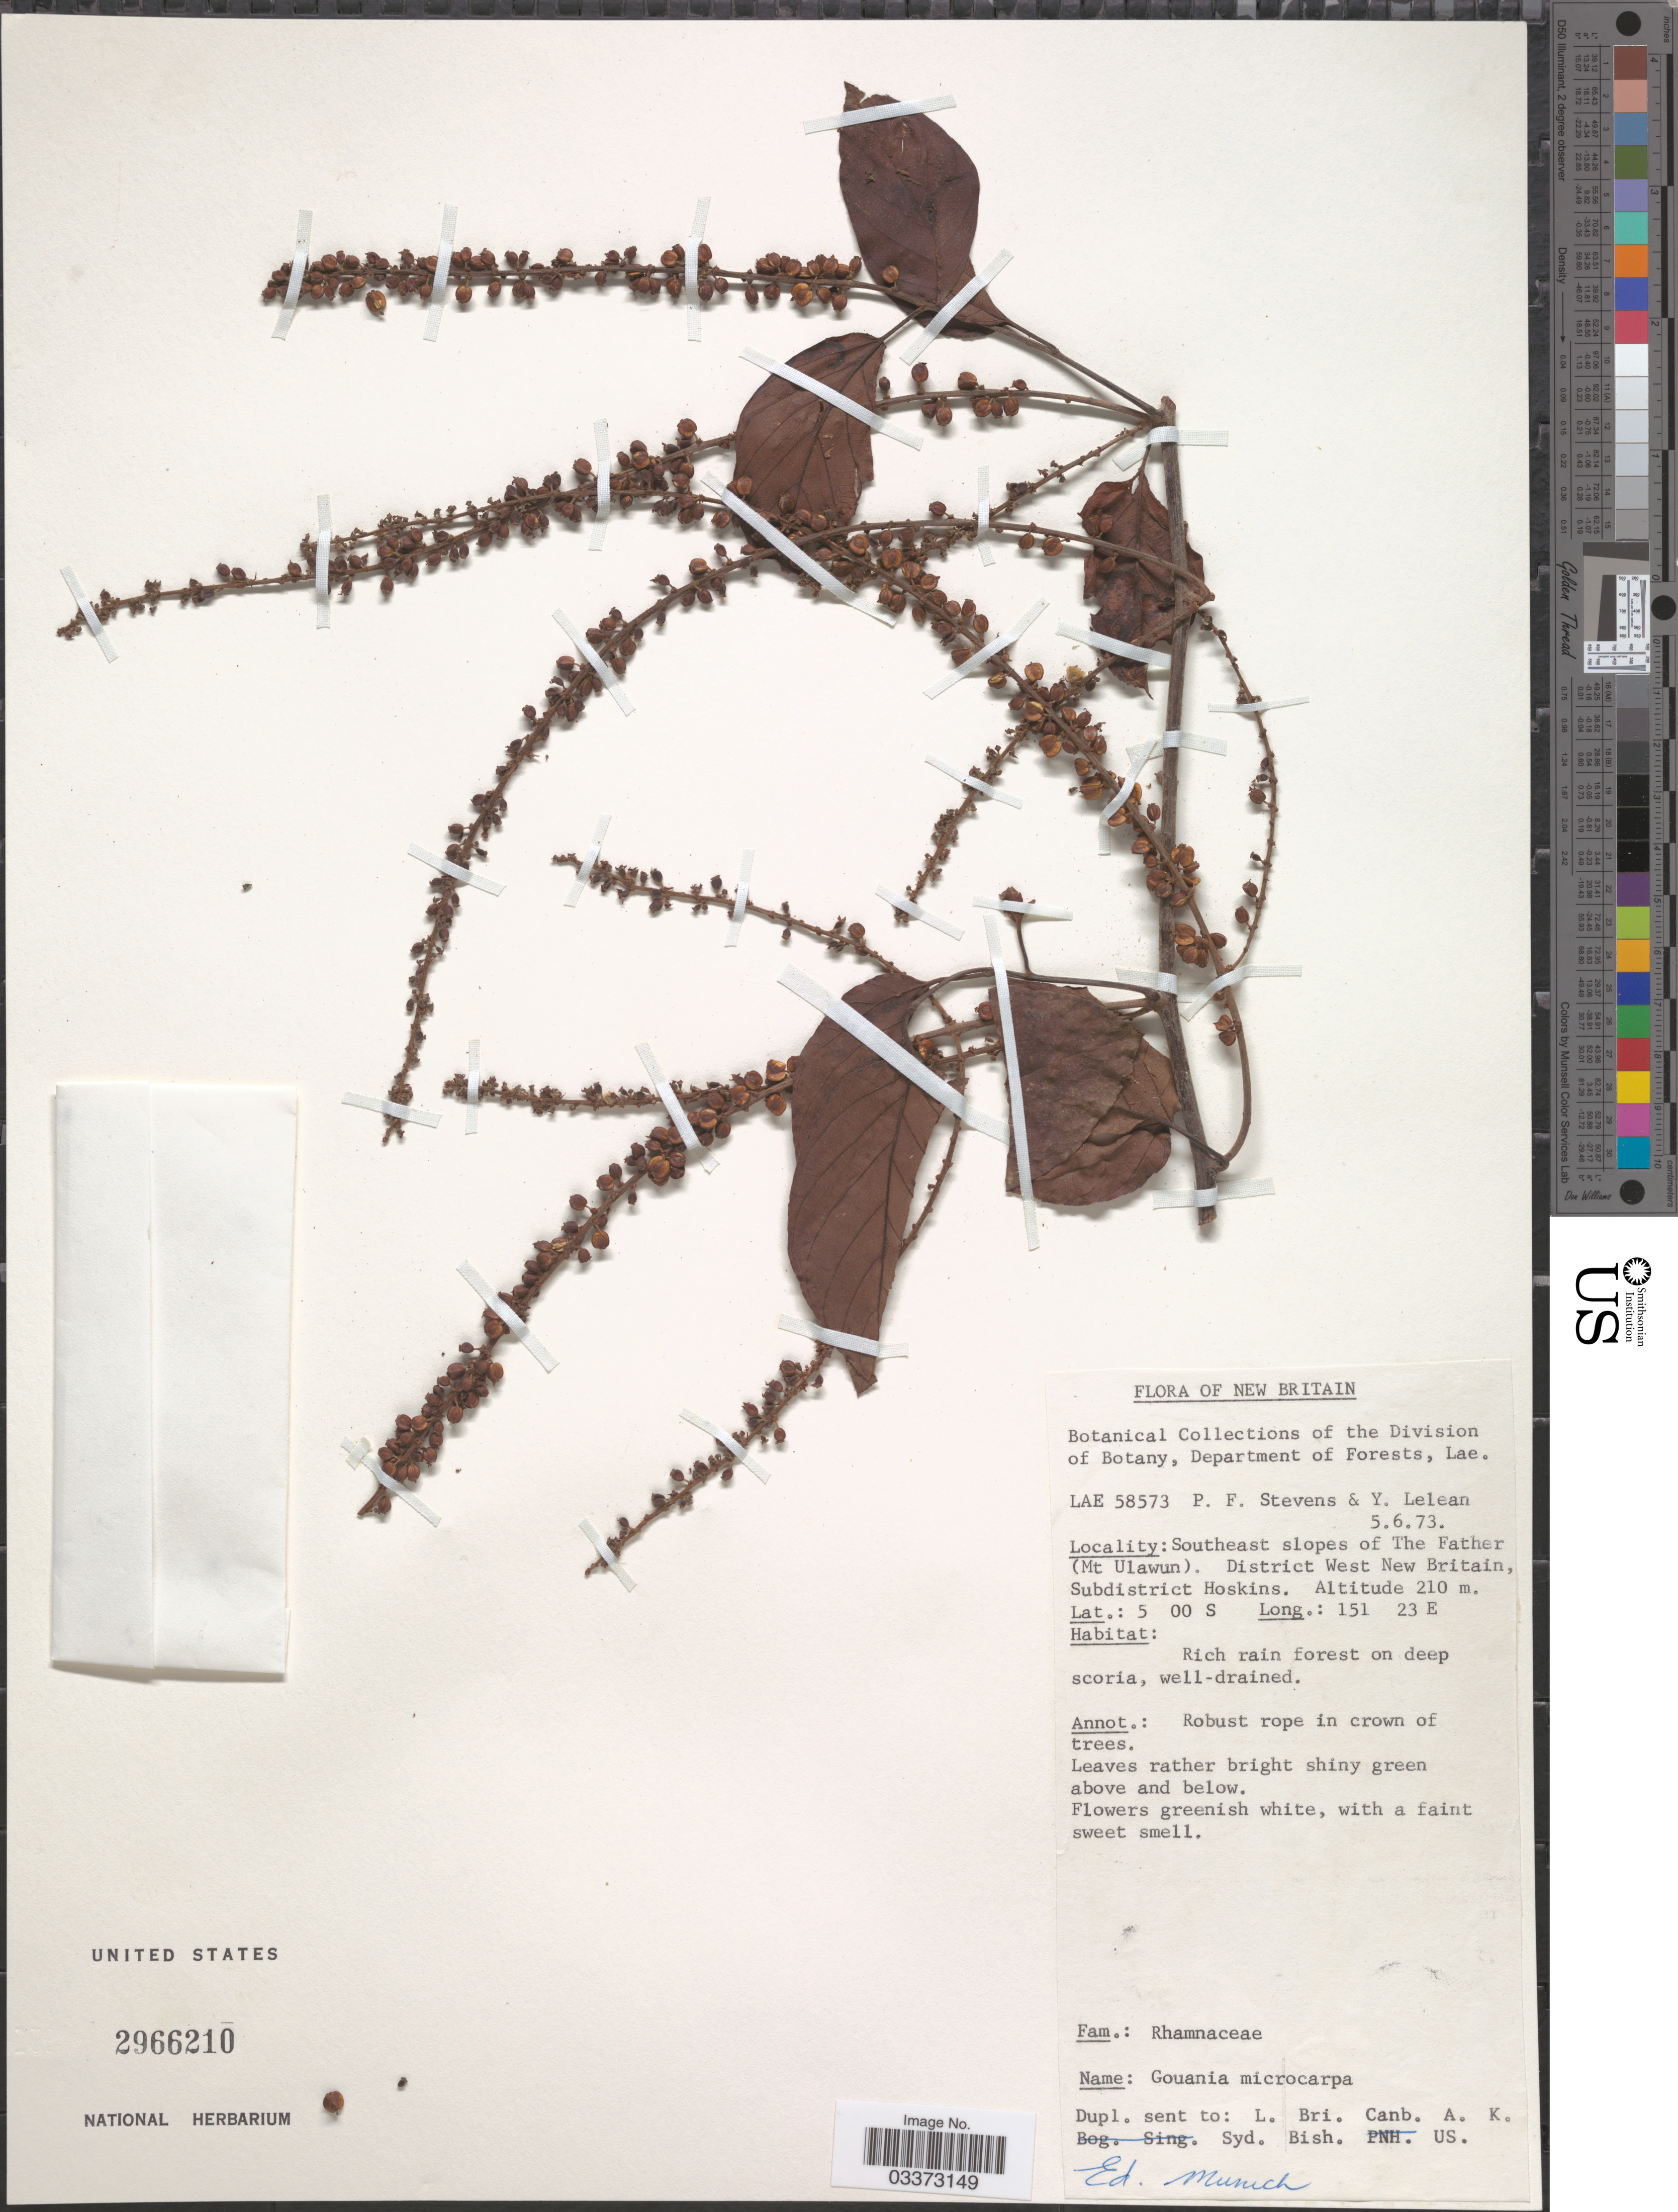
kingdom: Plantae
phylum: Tracheophyta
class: Magnoliopsida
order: Rosales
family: Rhamnaceae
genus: Gouania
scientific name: Gouania microcarpa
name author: DC.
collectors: P. F. Stevens & Y. Lelean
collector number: LAE 58573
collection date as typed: Transcribed d/m/y: 5/6/73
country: Papua New Guinea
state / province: West New Britain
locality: New Britain. Southeast slopes of The Father (Mt Ulawun). District West New Britain, Subdistrict Hoskins.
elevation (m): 210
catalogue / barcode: US 2966210